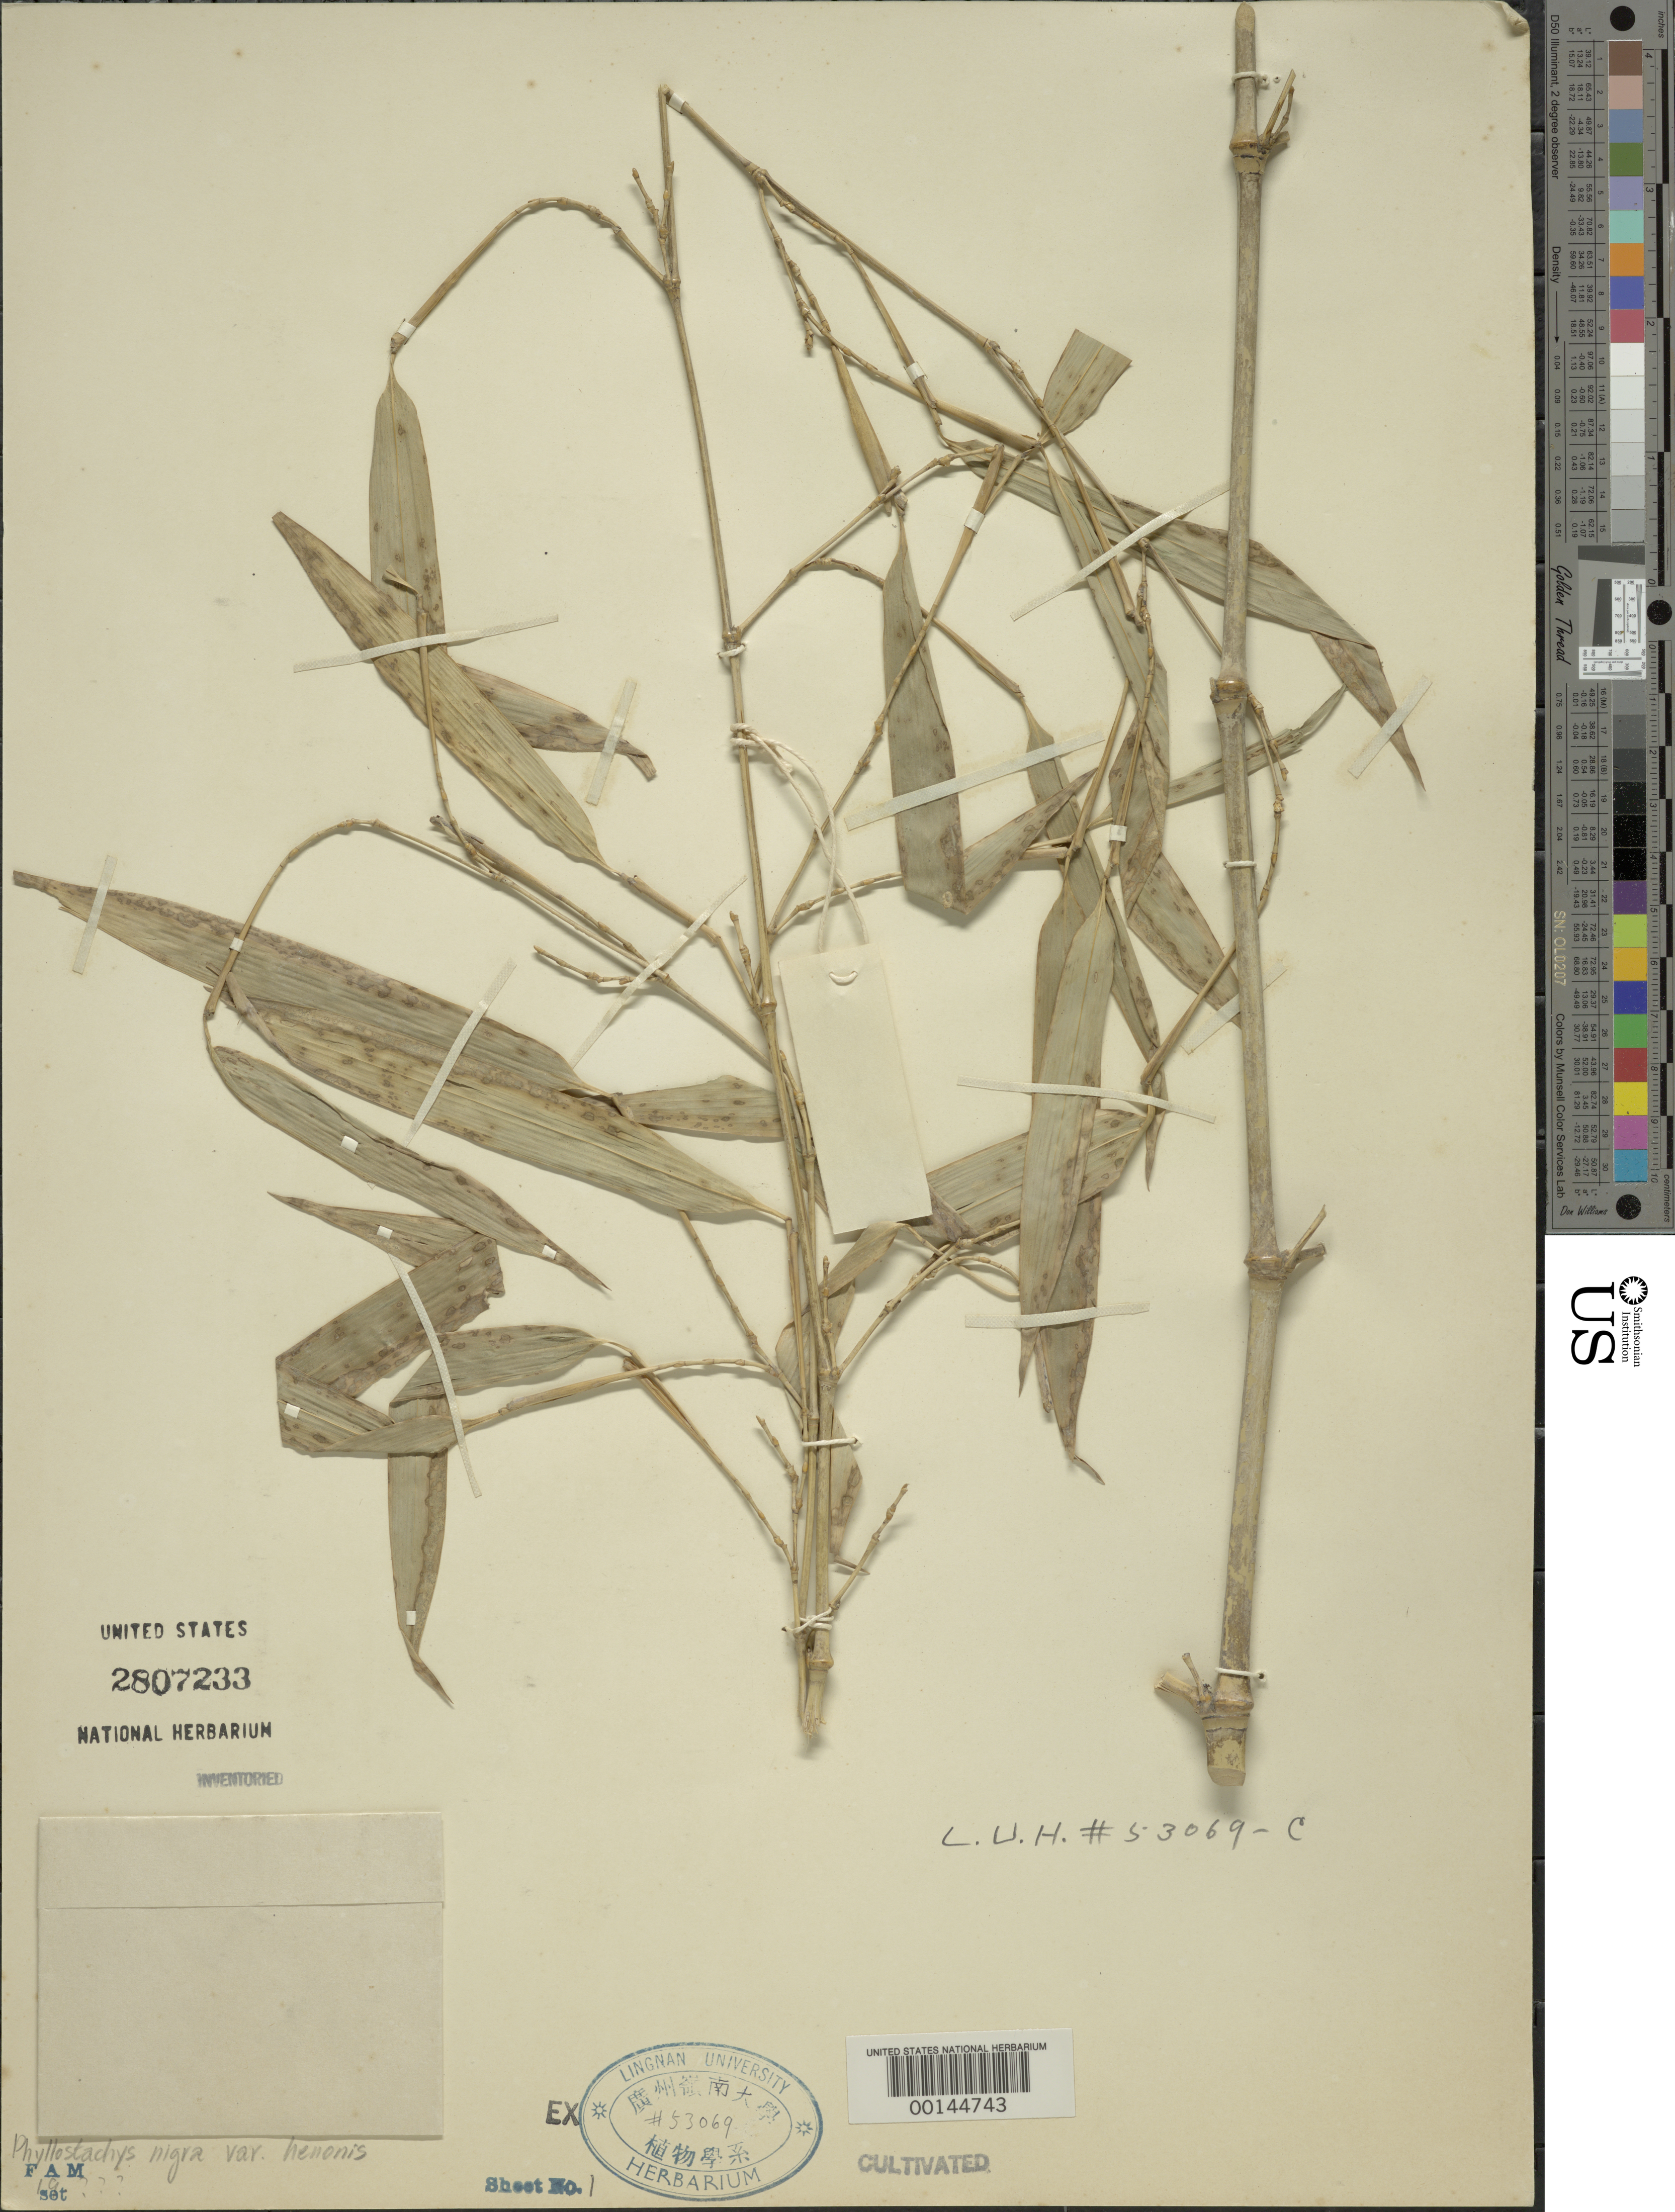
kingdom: Plantae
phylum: Tracheophyta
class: Liliopsida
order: Poales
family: Poaceae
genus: Phyllostachys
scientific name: Phyllostachys nigra var. henonis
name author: (Mitford) Stapf ex Rendle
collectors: C. Tso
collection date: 1929-05-24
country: China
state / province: Guangdong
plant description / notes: Lc, lu 53069c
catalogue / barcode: US 2807233